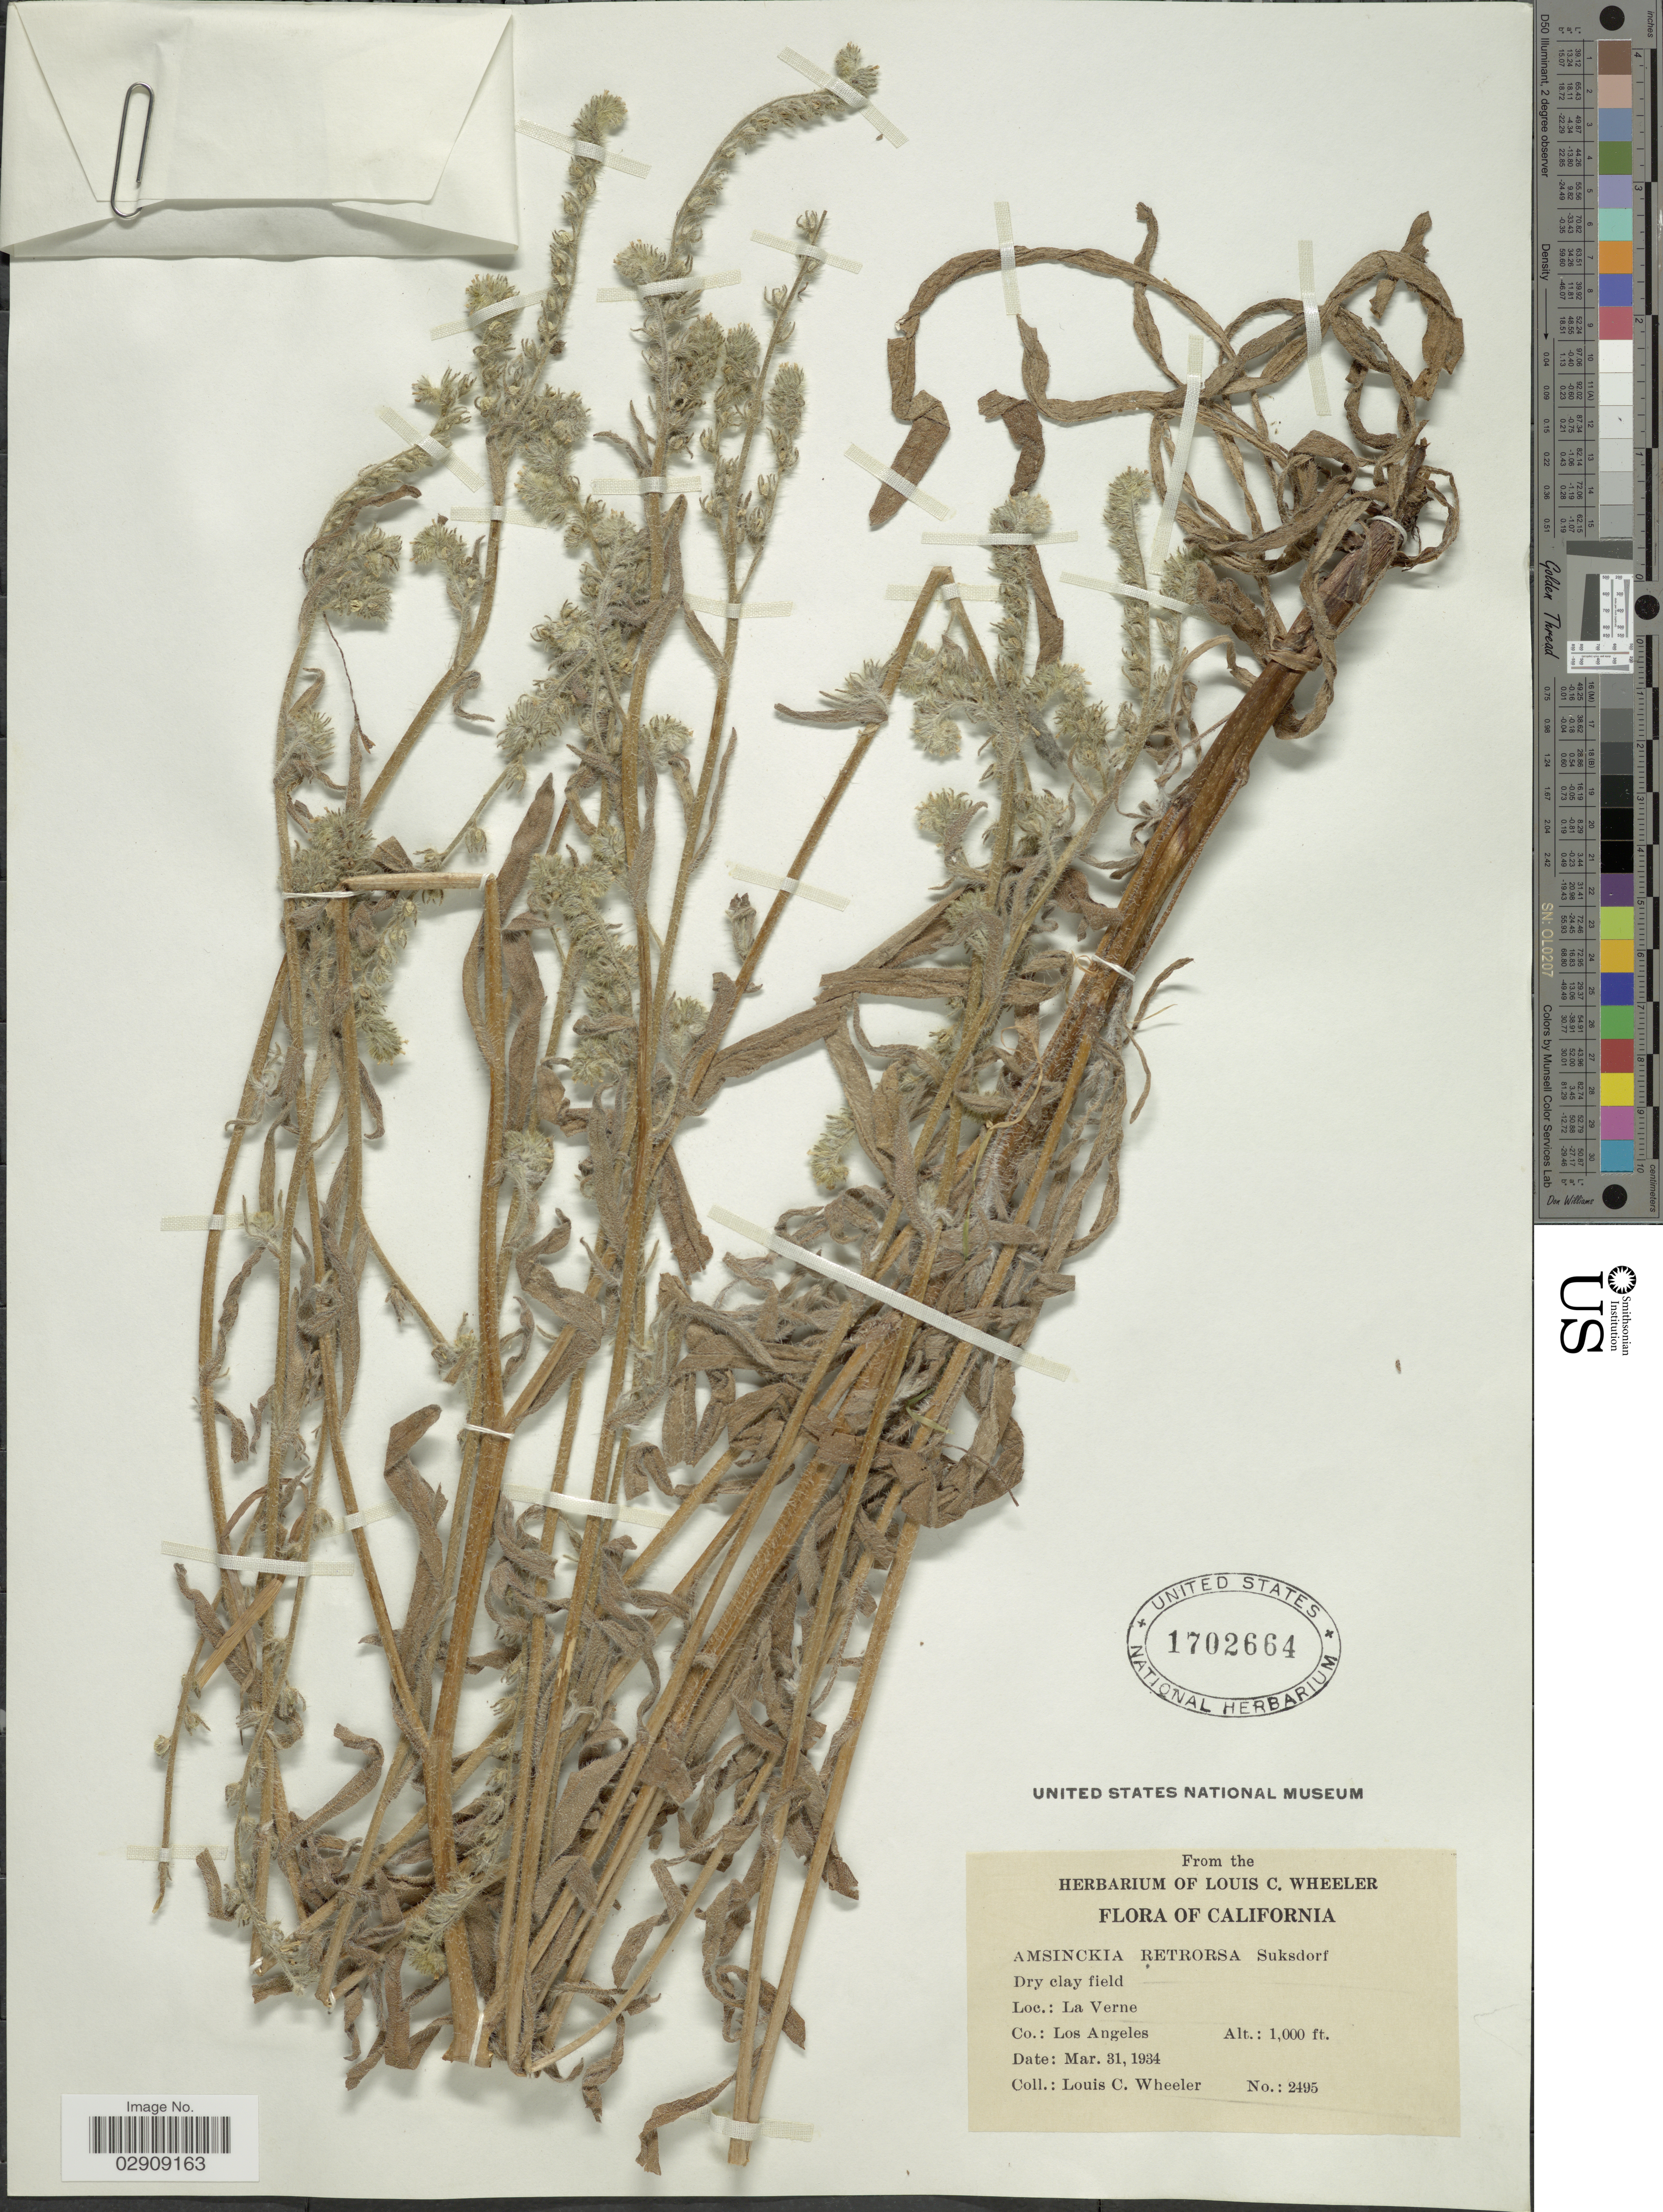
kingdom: Plantae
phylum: Tracheophyta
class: Magnoliopsida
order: Boraginales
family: Boraginaceae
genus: Amsinckia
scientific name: Amsinckia menziesii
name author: A. Nelson & J.F. Macbr.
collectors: L. C. Wheeler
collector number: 2495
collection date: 1934-03-31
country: United States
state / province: California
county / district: Los Angeles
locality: La Verne. Co.: Los Angeles.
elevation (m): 305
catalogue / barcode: US 1702664